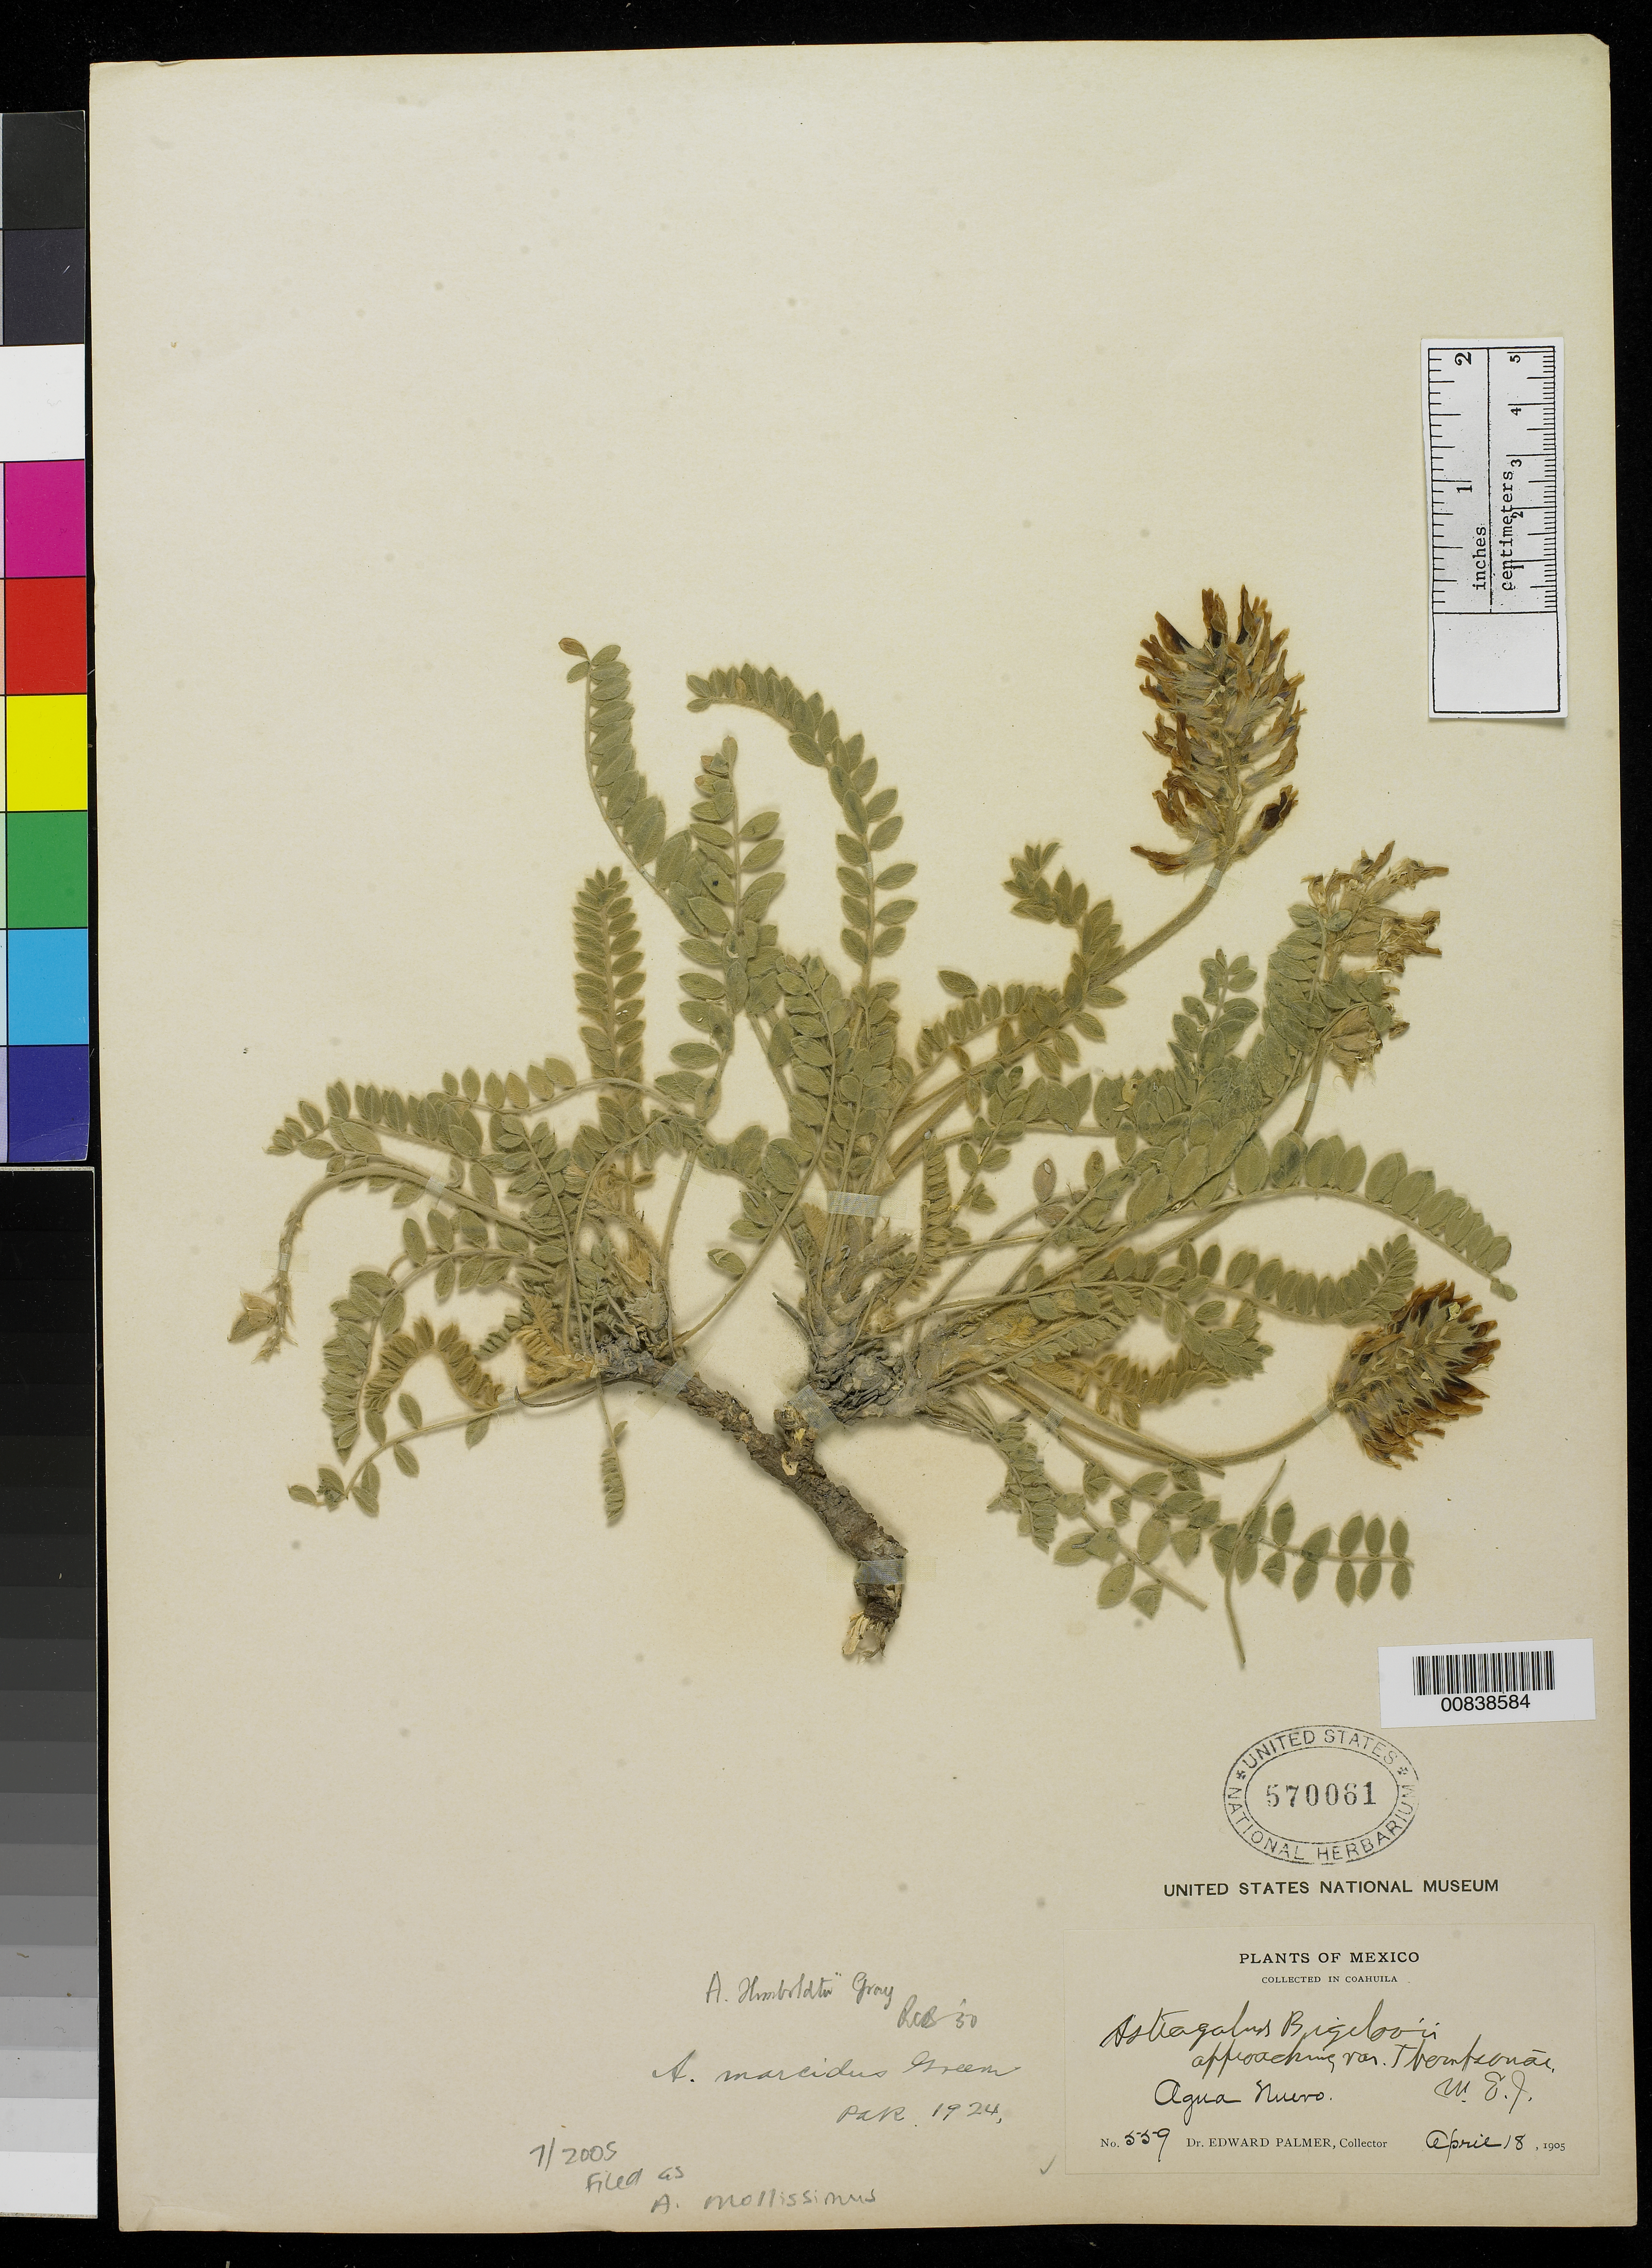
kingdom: Plantae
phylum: Tracheophyta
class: Magnoliopsida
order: Fabales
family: Fabaceae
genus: Astragalus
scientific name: Astragalus mollissimus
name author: Torr.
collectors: E. Palmer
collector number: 559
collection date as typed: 18 Apr 1905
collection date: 1905-04-18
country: Mexico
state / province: Coahuila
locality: Agua Nueva.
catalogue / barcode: US 570061